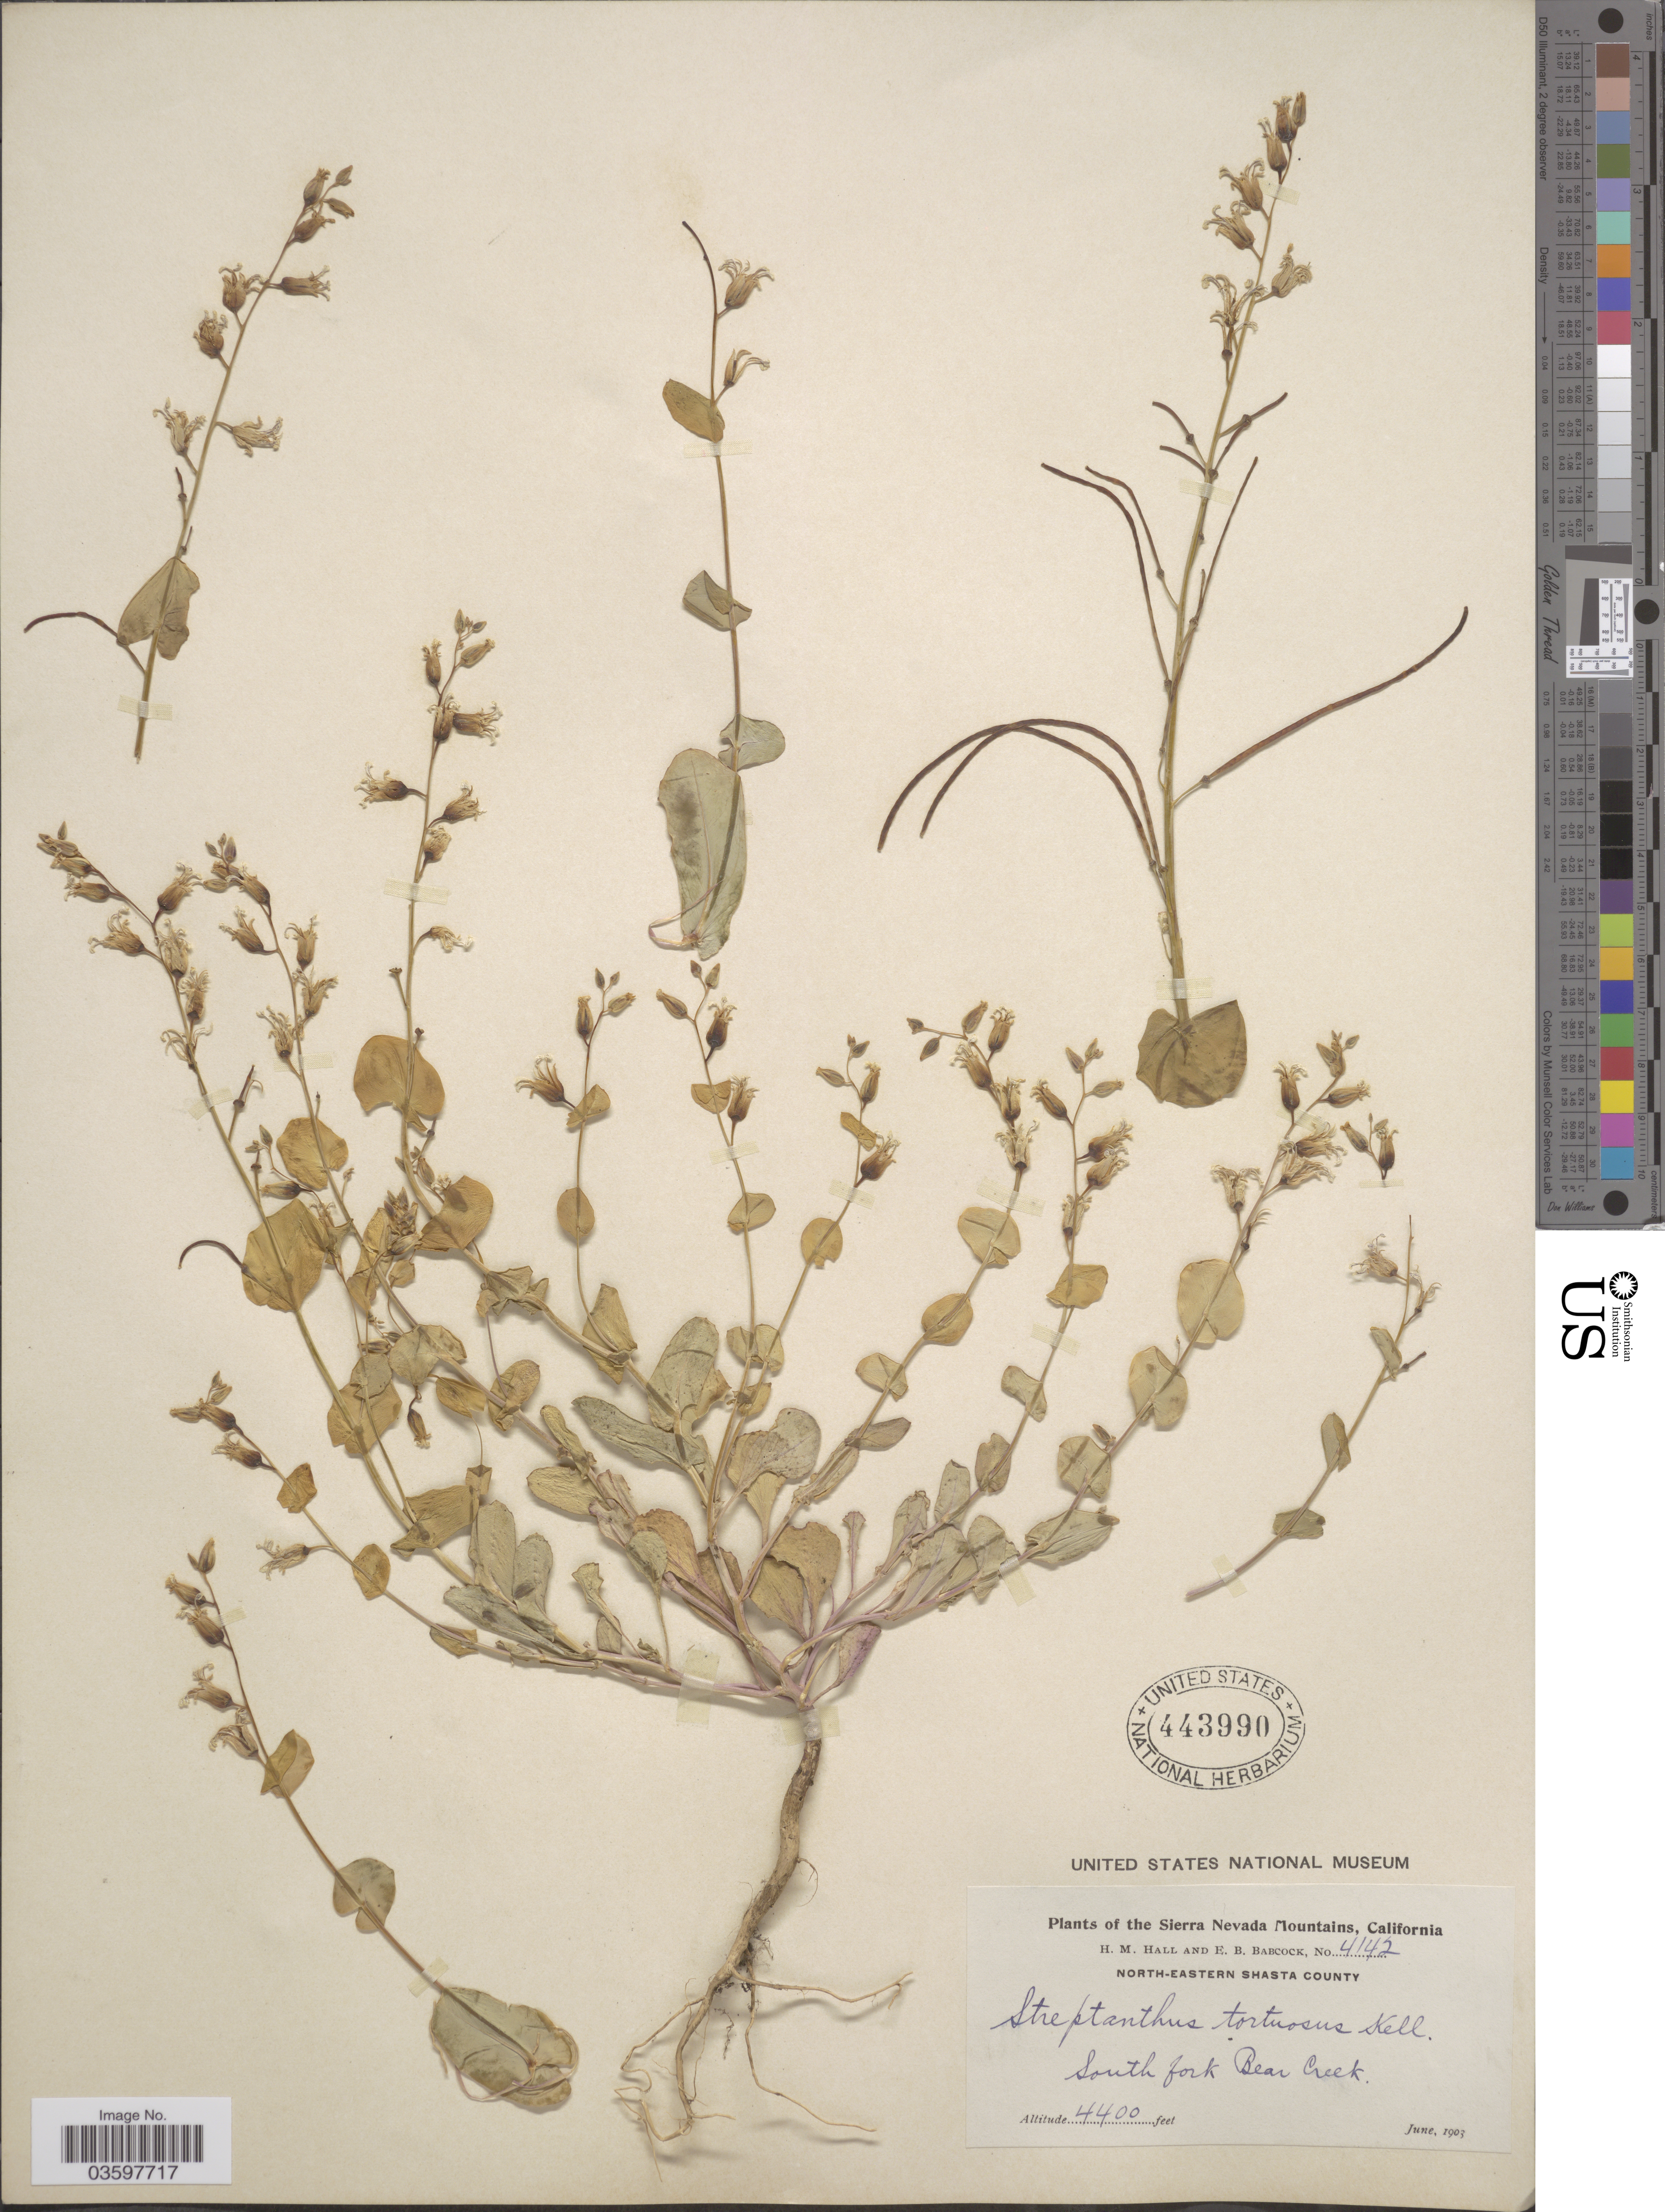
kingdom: Plantae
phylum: Tracheophyta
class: Magnoliopsida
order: Brassicales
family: Brassicaceae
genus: Streptanthus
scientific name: Streptanthus tortuosus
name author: Kellogg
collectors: H. M. Hall & E. B. Babcock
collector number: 4142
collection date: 1903-06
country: United States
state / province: California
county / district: Shasta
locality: Sierra Nevada Mountains. North-Eastern Shasta County. South fork Bear Creek.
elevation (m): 1341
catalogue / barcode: US 443990